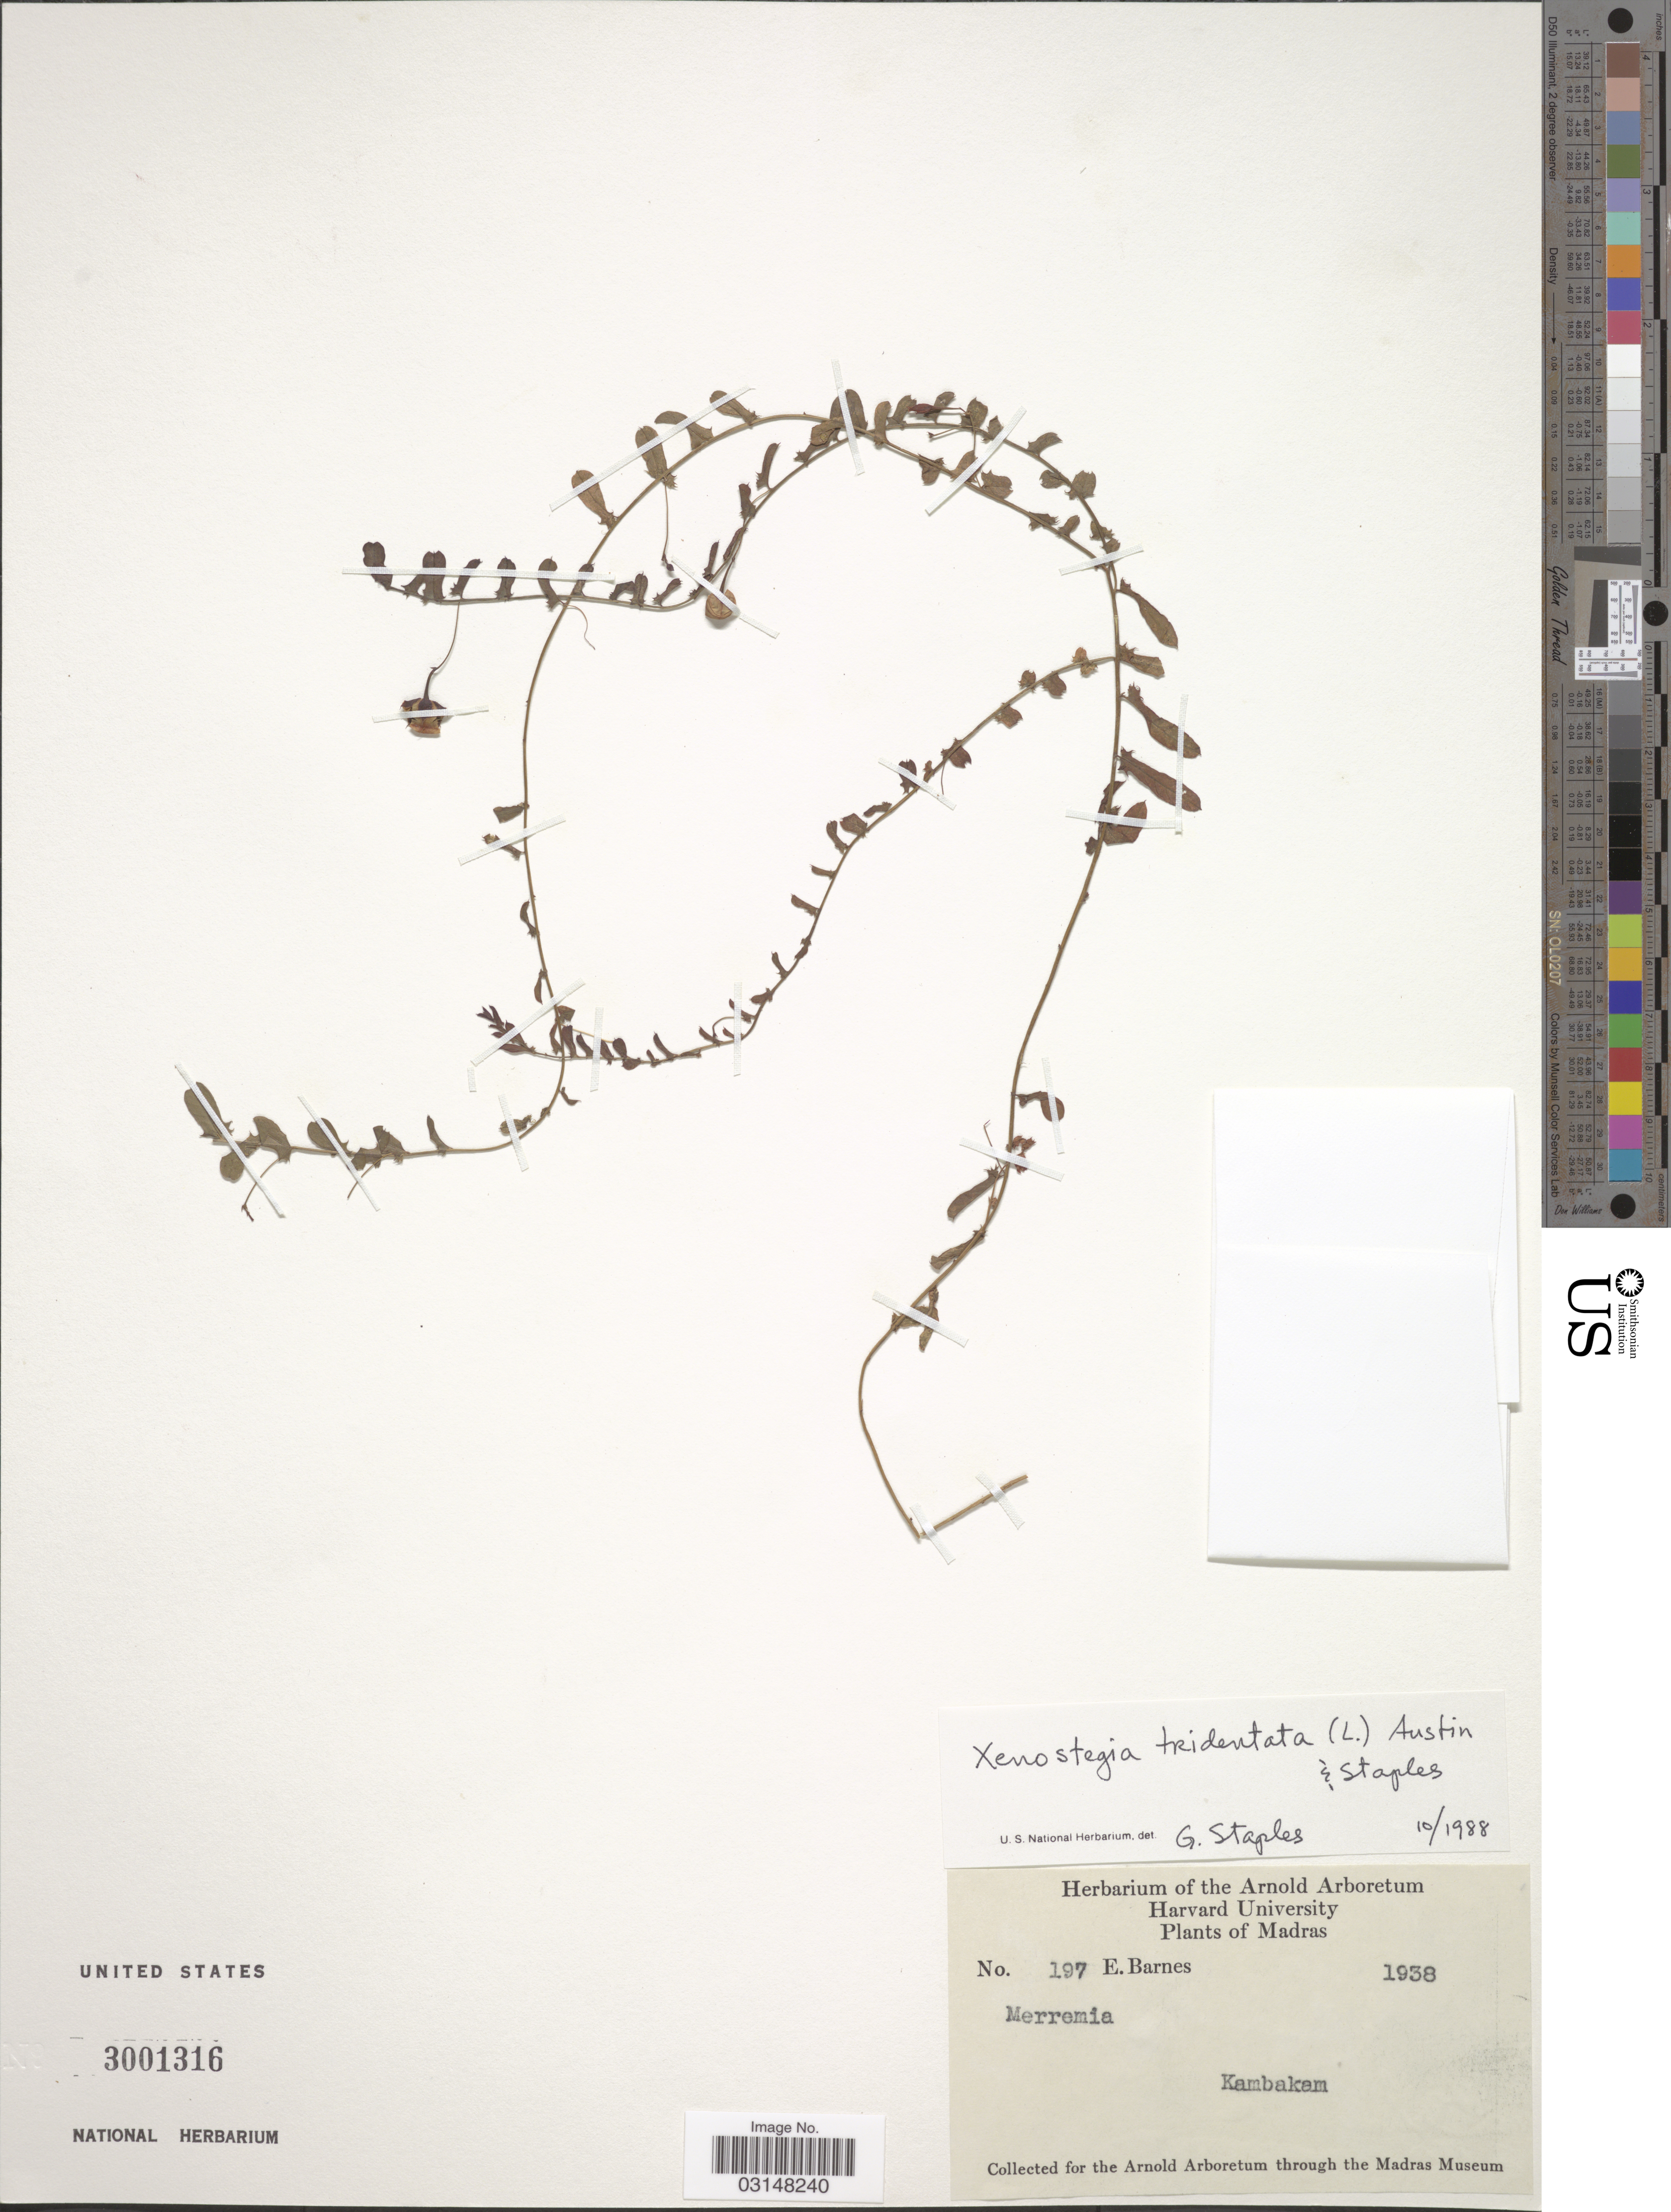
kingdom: Plantae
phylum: Tracheophyta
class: Magnoliopsida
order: Solanales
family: Convolvulaceae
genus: Xenostegia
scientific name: Xenostegia tridentata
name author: (L.) D.F. Austin & Staples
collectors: E. Barnes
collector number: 197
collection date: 1938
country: India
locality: Madras. Kambakam.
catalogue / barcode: US 3001316